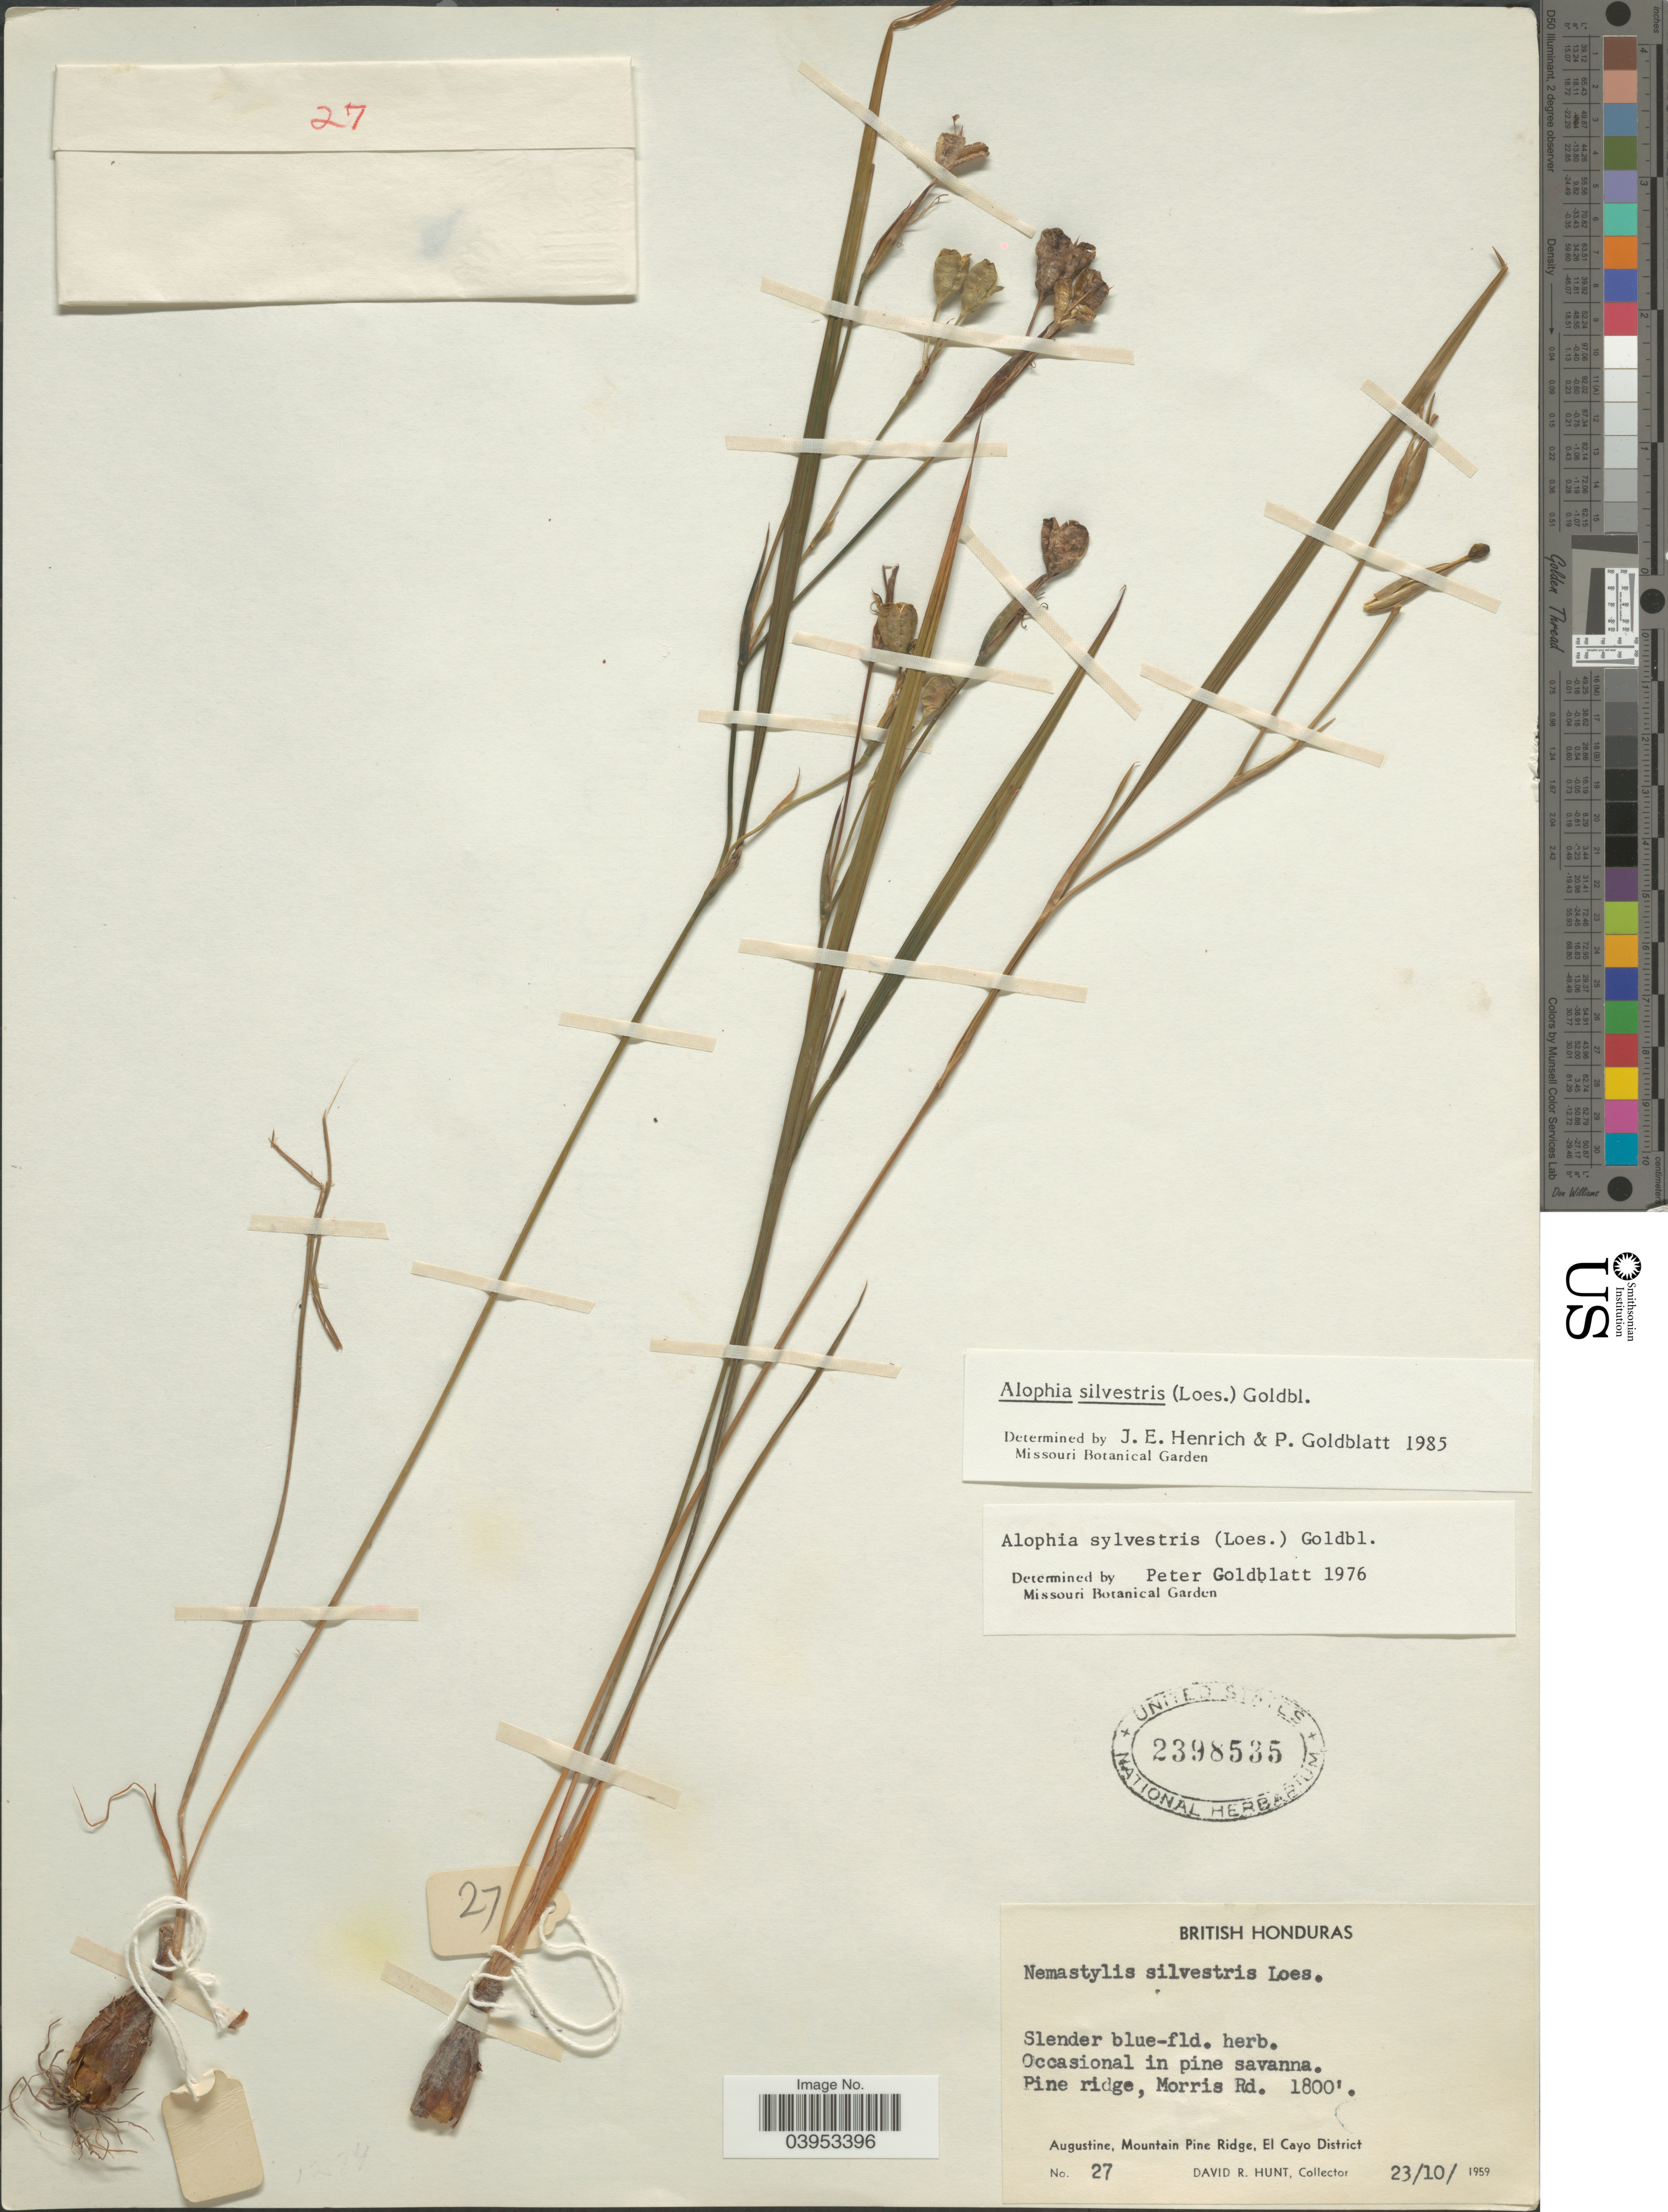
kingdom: Plantae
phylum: Tracheophyta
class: Liliopsida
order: Asparagales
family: Iridaceae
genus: Alophia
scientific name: Alophia silvestris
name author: (Loes.) Goldblatt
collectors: D. R. Hunt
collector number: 27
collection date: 1959-10-23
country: Belize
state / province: Cayo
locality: British Honduras. Morris Rd. Augustine, Mountain Pine Ridge, El Cayo District.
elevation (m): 549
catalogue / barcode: US 2398535